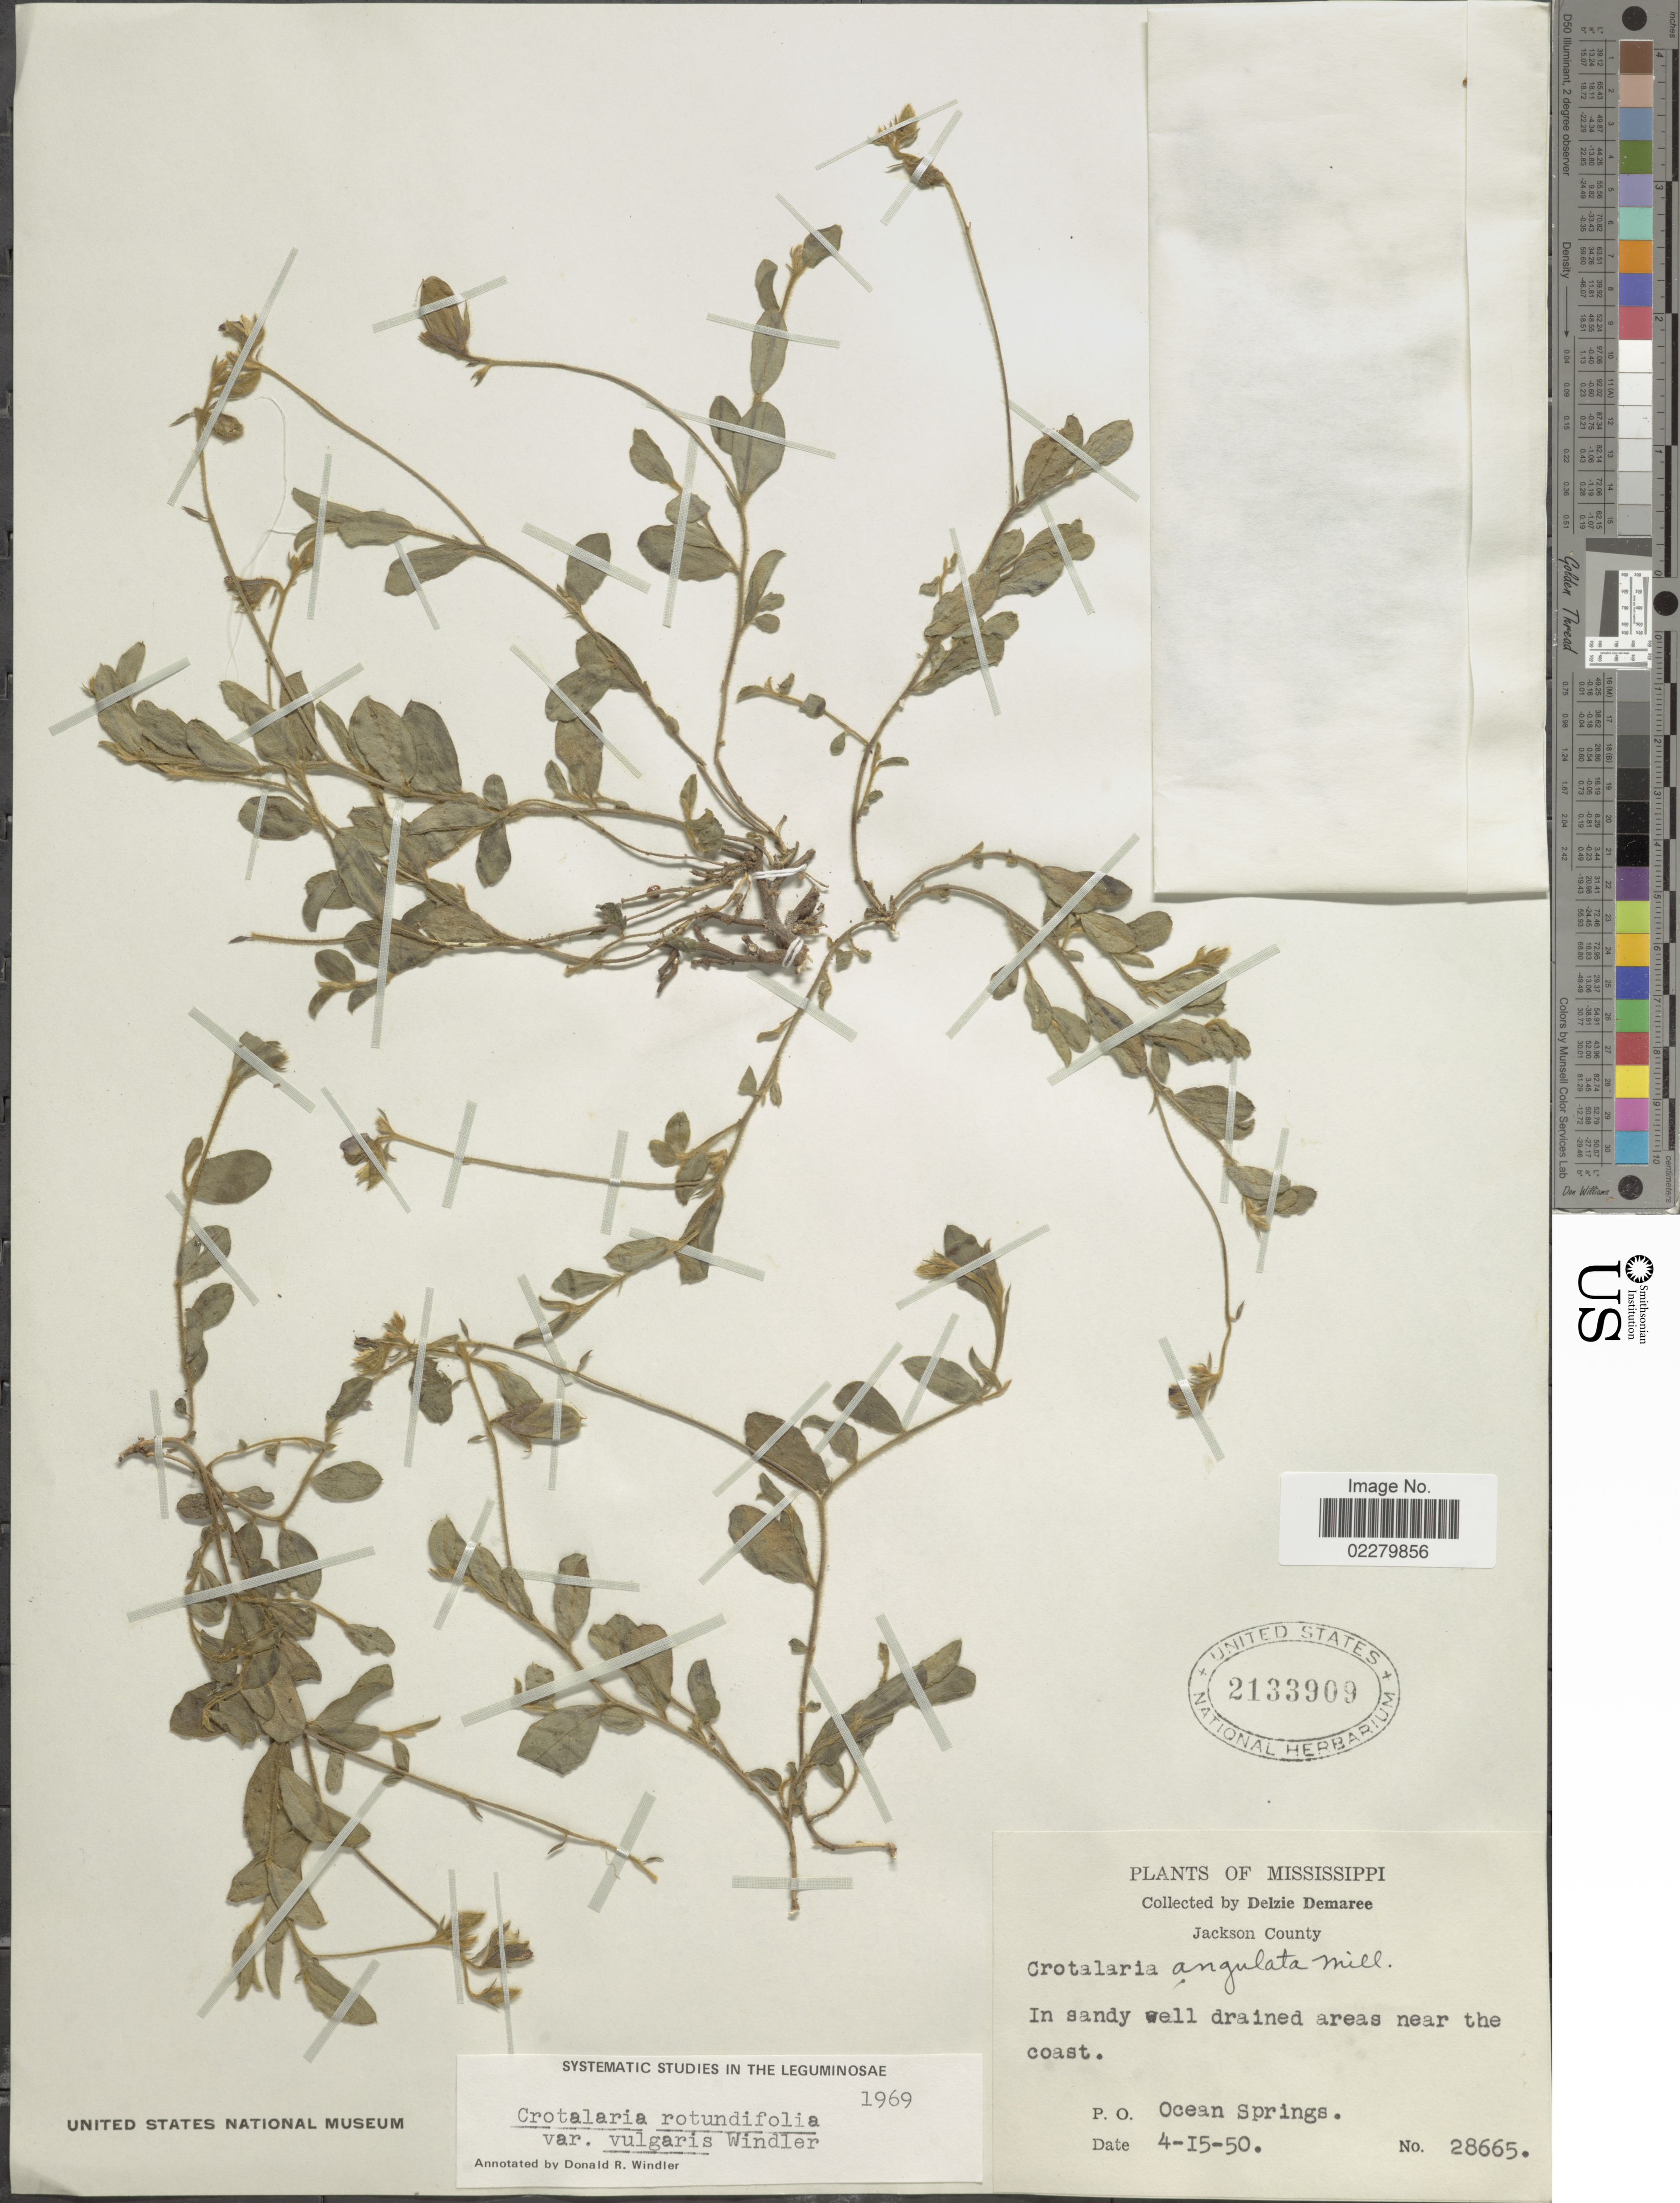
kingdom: Plantae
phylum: Tracheophyta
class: Magnoliopsida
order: Fabales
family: Fabaceae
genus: Crotalaria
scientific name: Crotalaria rotundifolia var. vulgaris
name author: Windler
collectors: D. Demaree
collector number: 28665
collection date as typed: Transcribed d/m/y: 15/4/50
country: United States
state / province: Mississippi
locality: Jackson County. In sandy well drained areas near the coast. P.O. Ocean Springs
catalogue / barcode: US 2133909